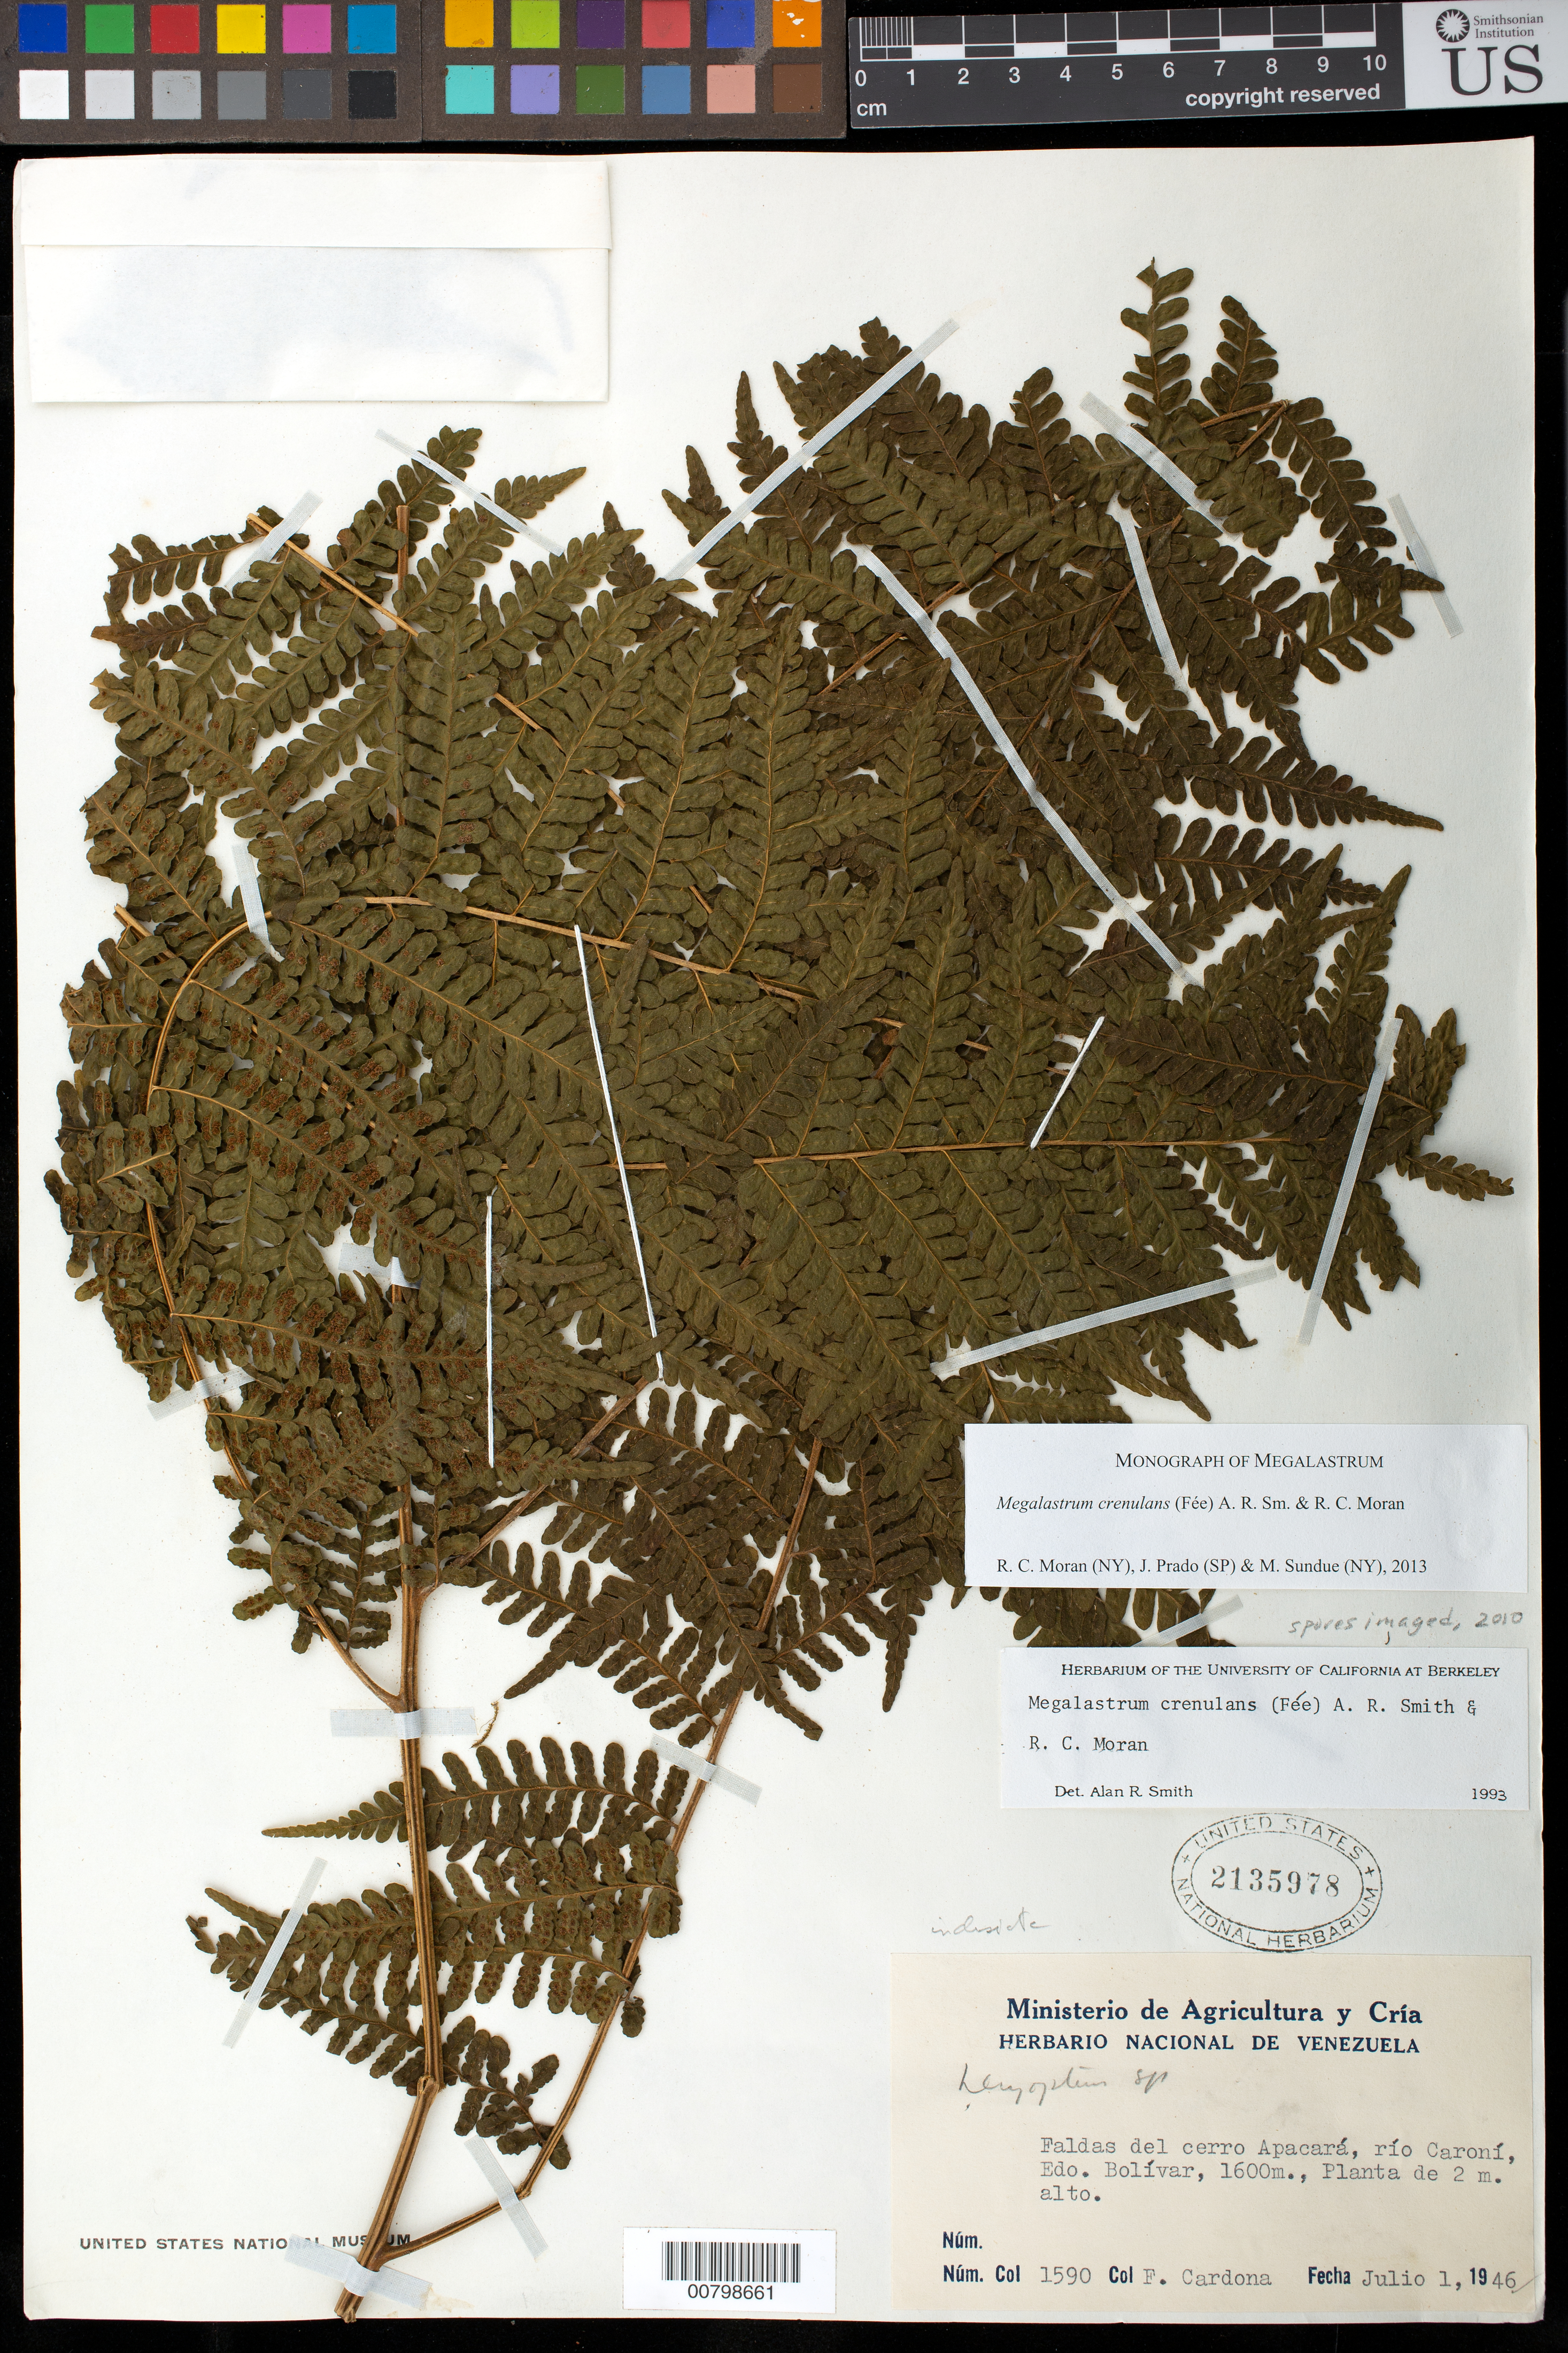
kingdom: Plantae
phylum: Tracheophyta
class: Polypodiopsida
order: Polypodiales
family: Dryopteridaceae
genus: Megalastrum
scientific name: Megalastrum crenulans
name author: (Fée) A.R. Sm. & R.C. Moran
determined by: Smith, Alan R., (UC)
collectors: F. Cardona Puig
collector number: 1590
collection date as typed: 1-Jul-46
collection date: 1946-07-01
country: Venezuela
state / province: Bolívar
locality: Río Caroní, Cerro Apacará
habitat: Faldas del cerro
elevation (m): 1600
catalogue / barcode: US 2135978